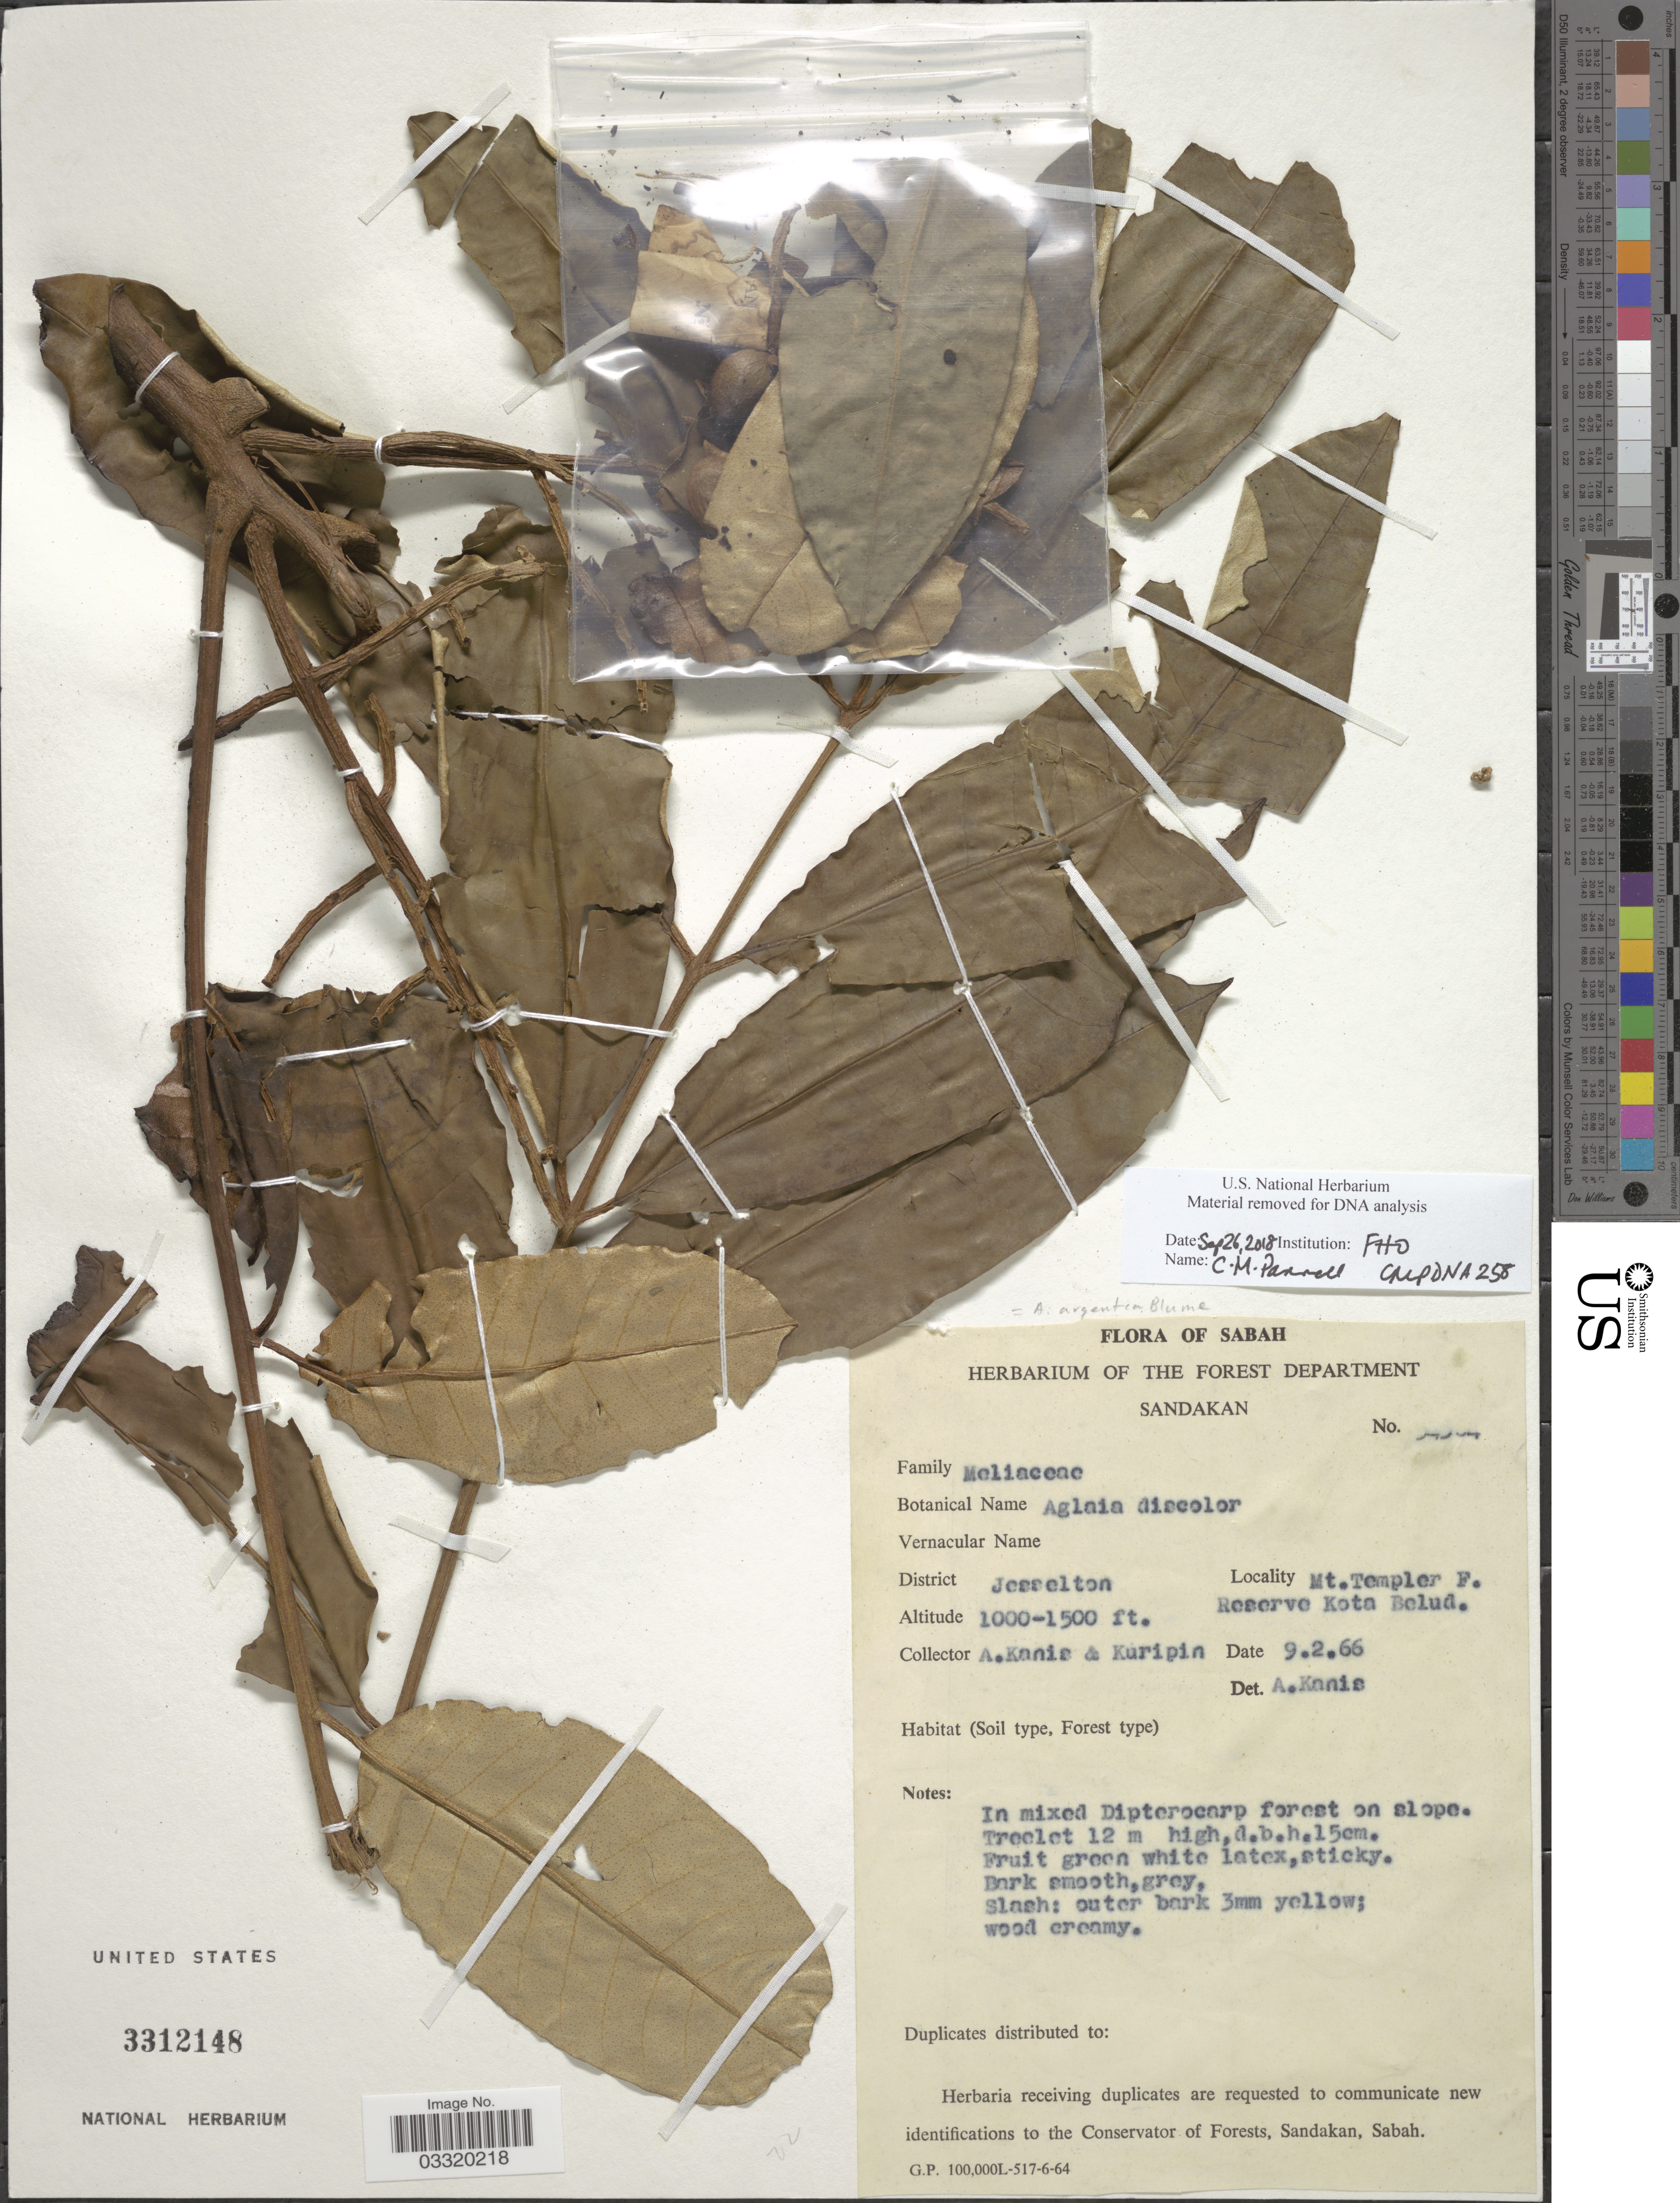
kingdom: Plantae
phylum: Tracheophyta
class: Magnoliopsida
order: Sapindales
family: Meliaceae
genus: Aglaia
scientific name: Aglaia argentea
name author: Blume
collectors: A. Kanis & Kuripin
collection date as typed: Transcribed d/m/y: 9/2/66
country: Malaysia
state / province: Sabah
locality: District Jesselton. Mt. Templer F. Reserve Kota Belud.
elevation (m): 305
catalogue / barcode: US 3312148